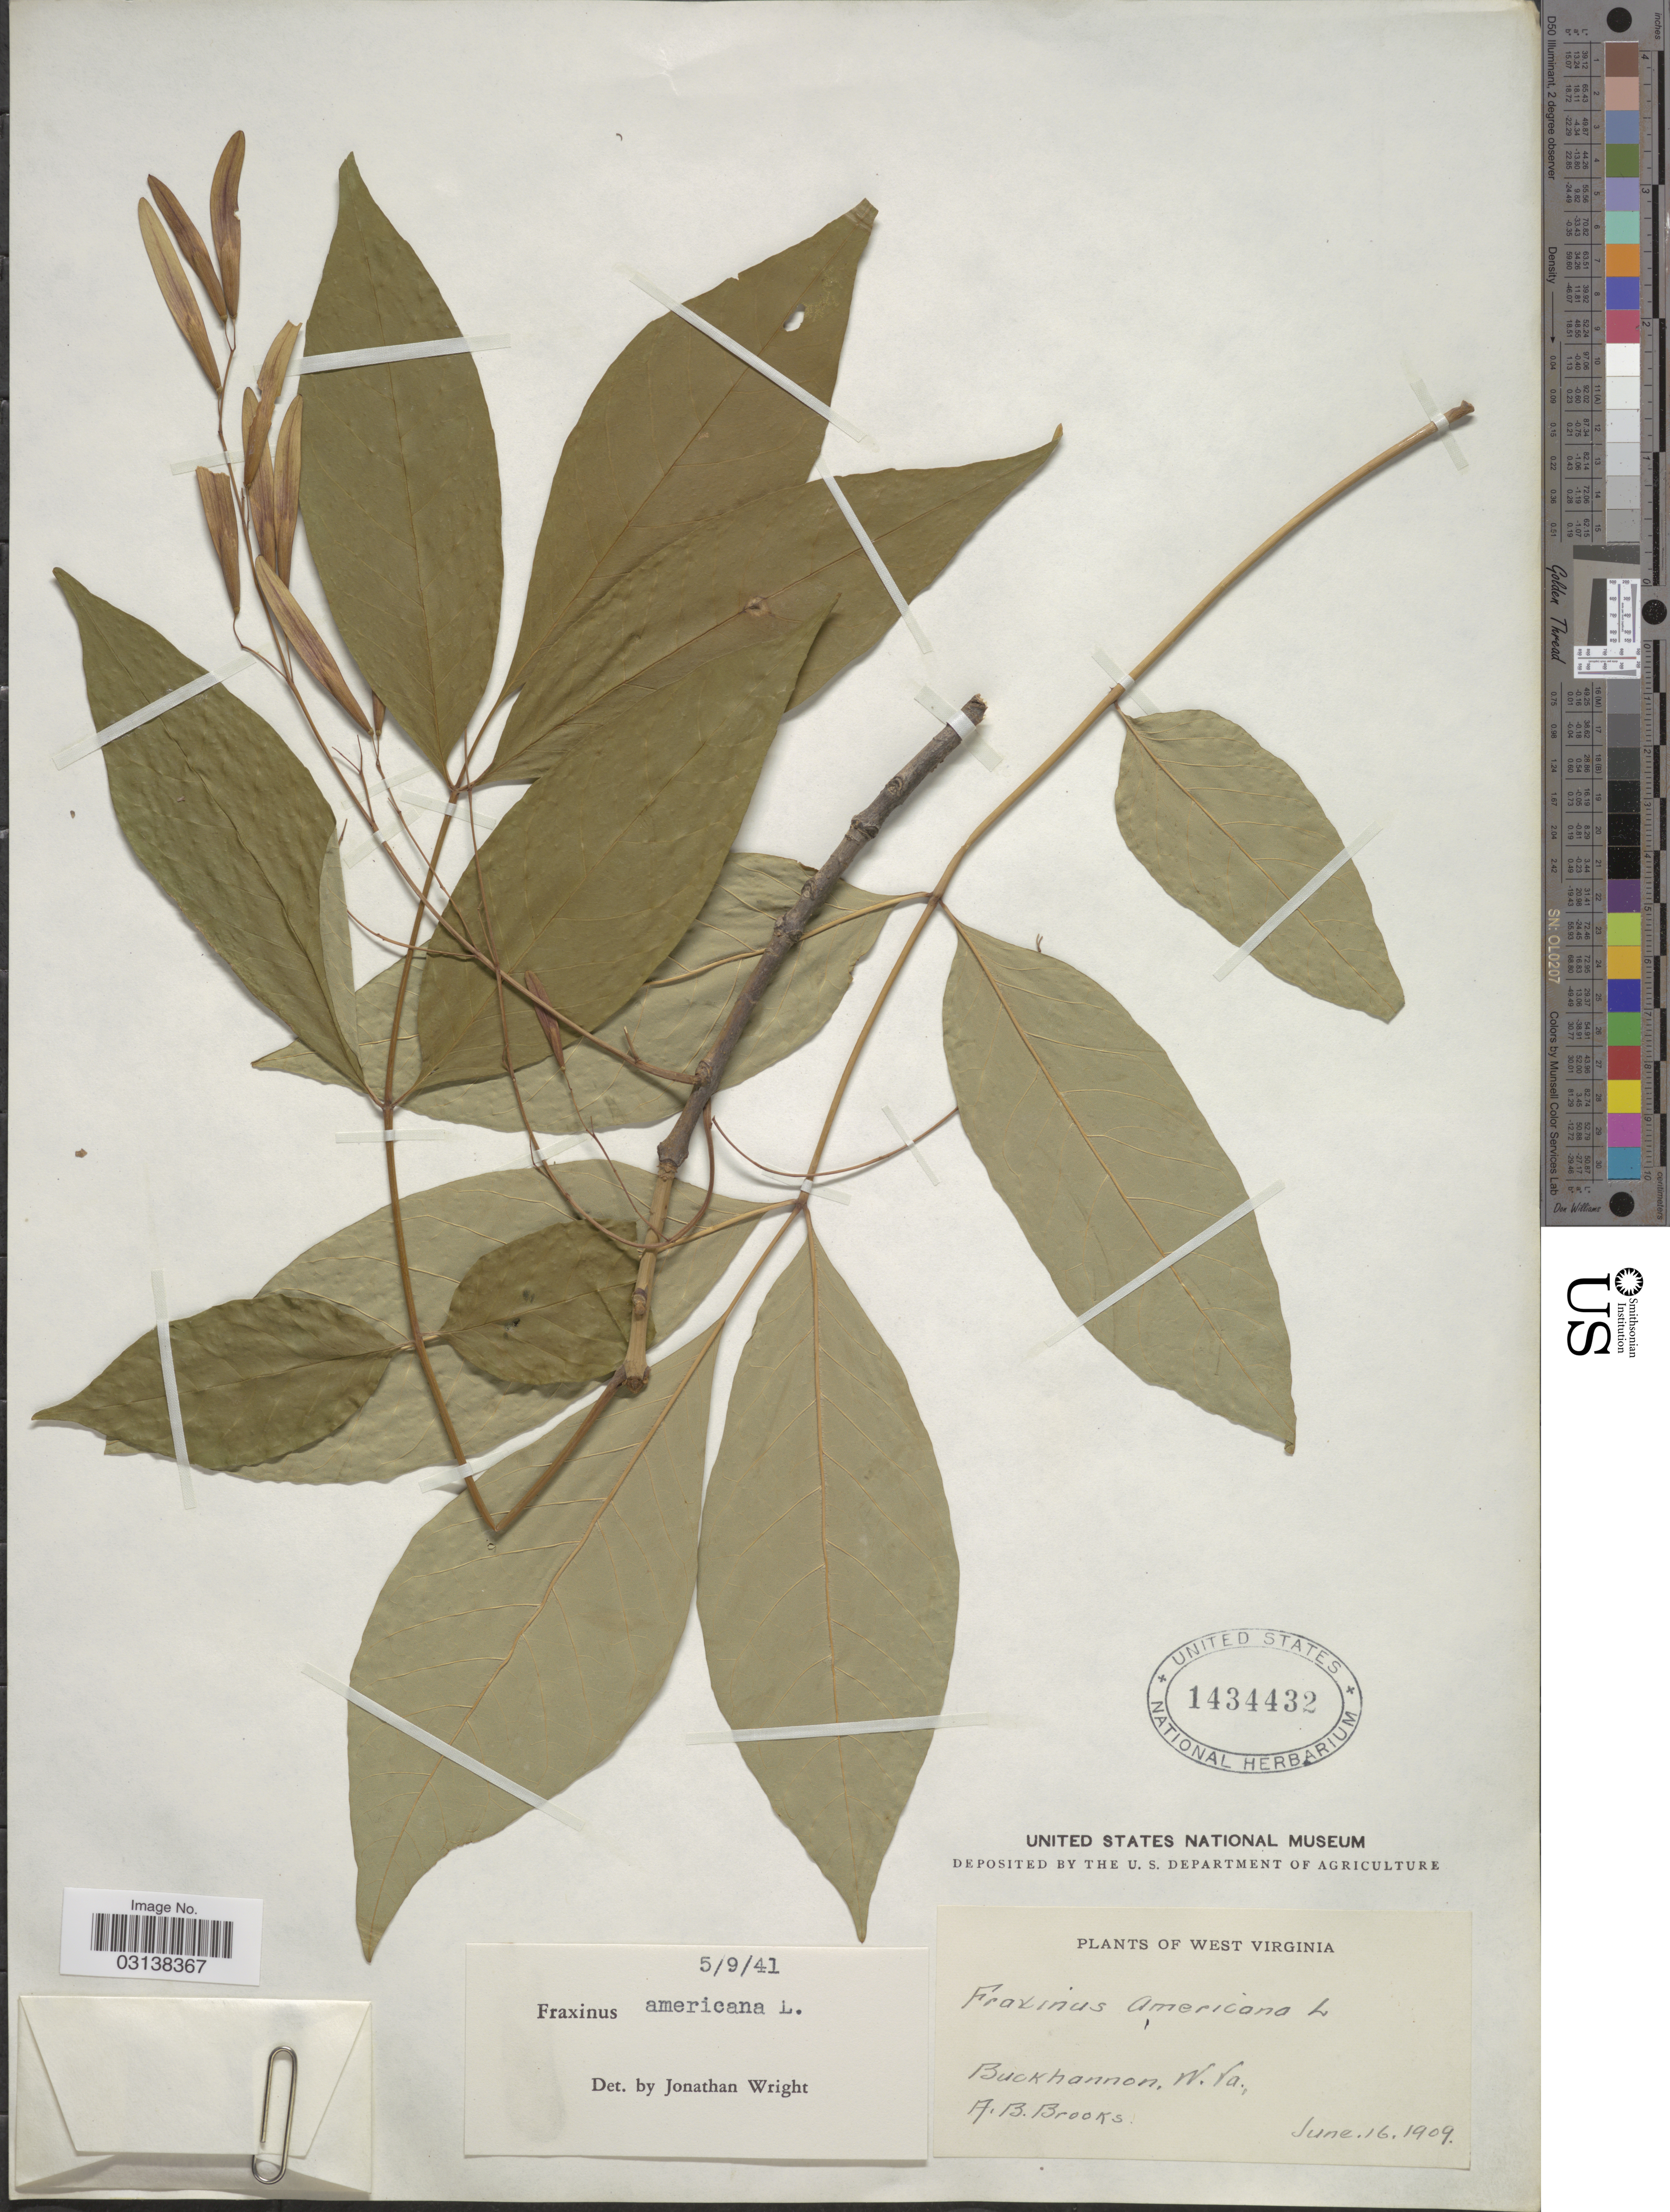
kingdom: Plantae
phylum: Tracheophyta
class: Magnoliopsida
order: Lamiales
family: Oleaceae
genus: Fraxinus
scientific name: Fraxinus americana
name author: L.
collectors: A. Brooks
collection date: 1909-06-16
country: United States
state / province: West Virginia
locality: Buckhannon.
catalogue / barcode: US 1434432